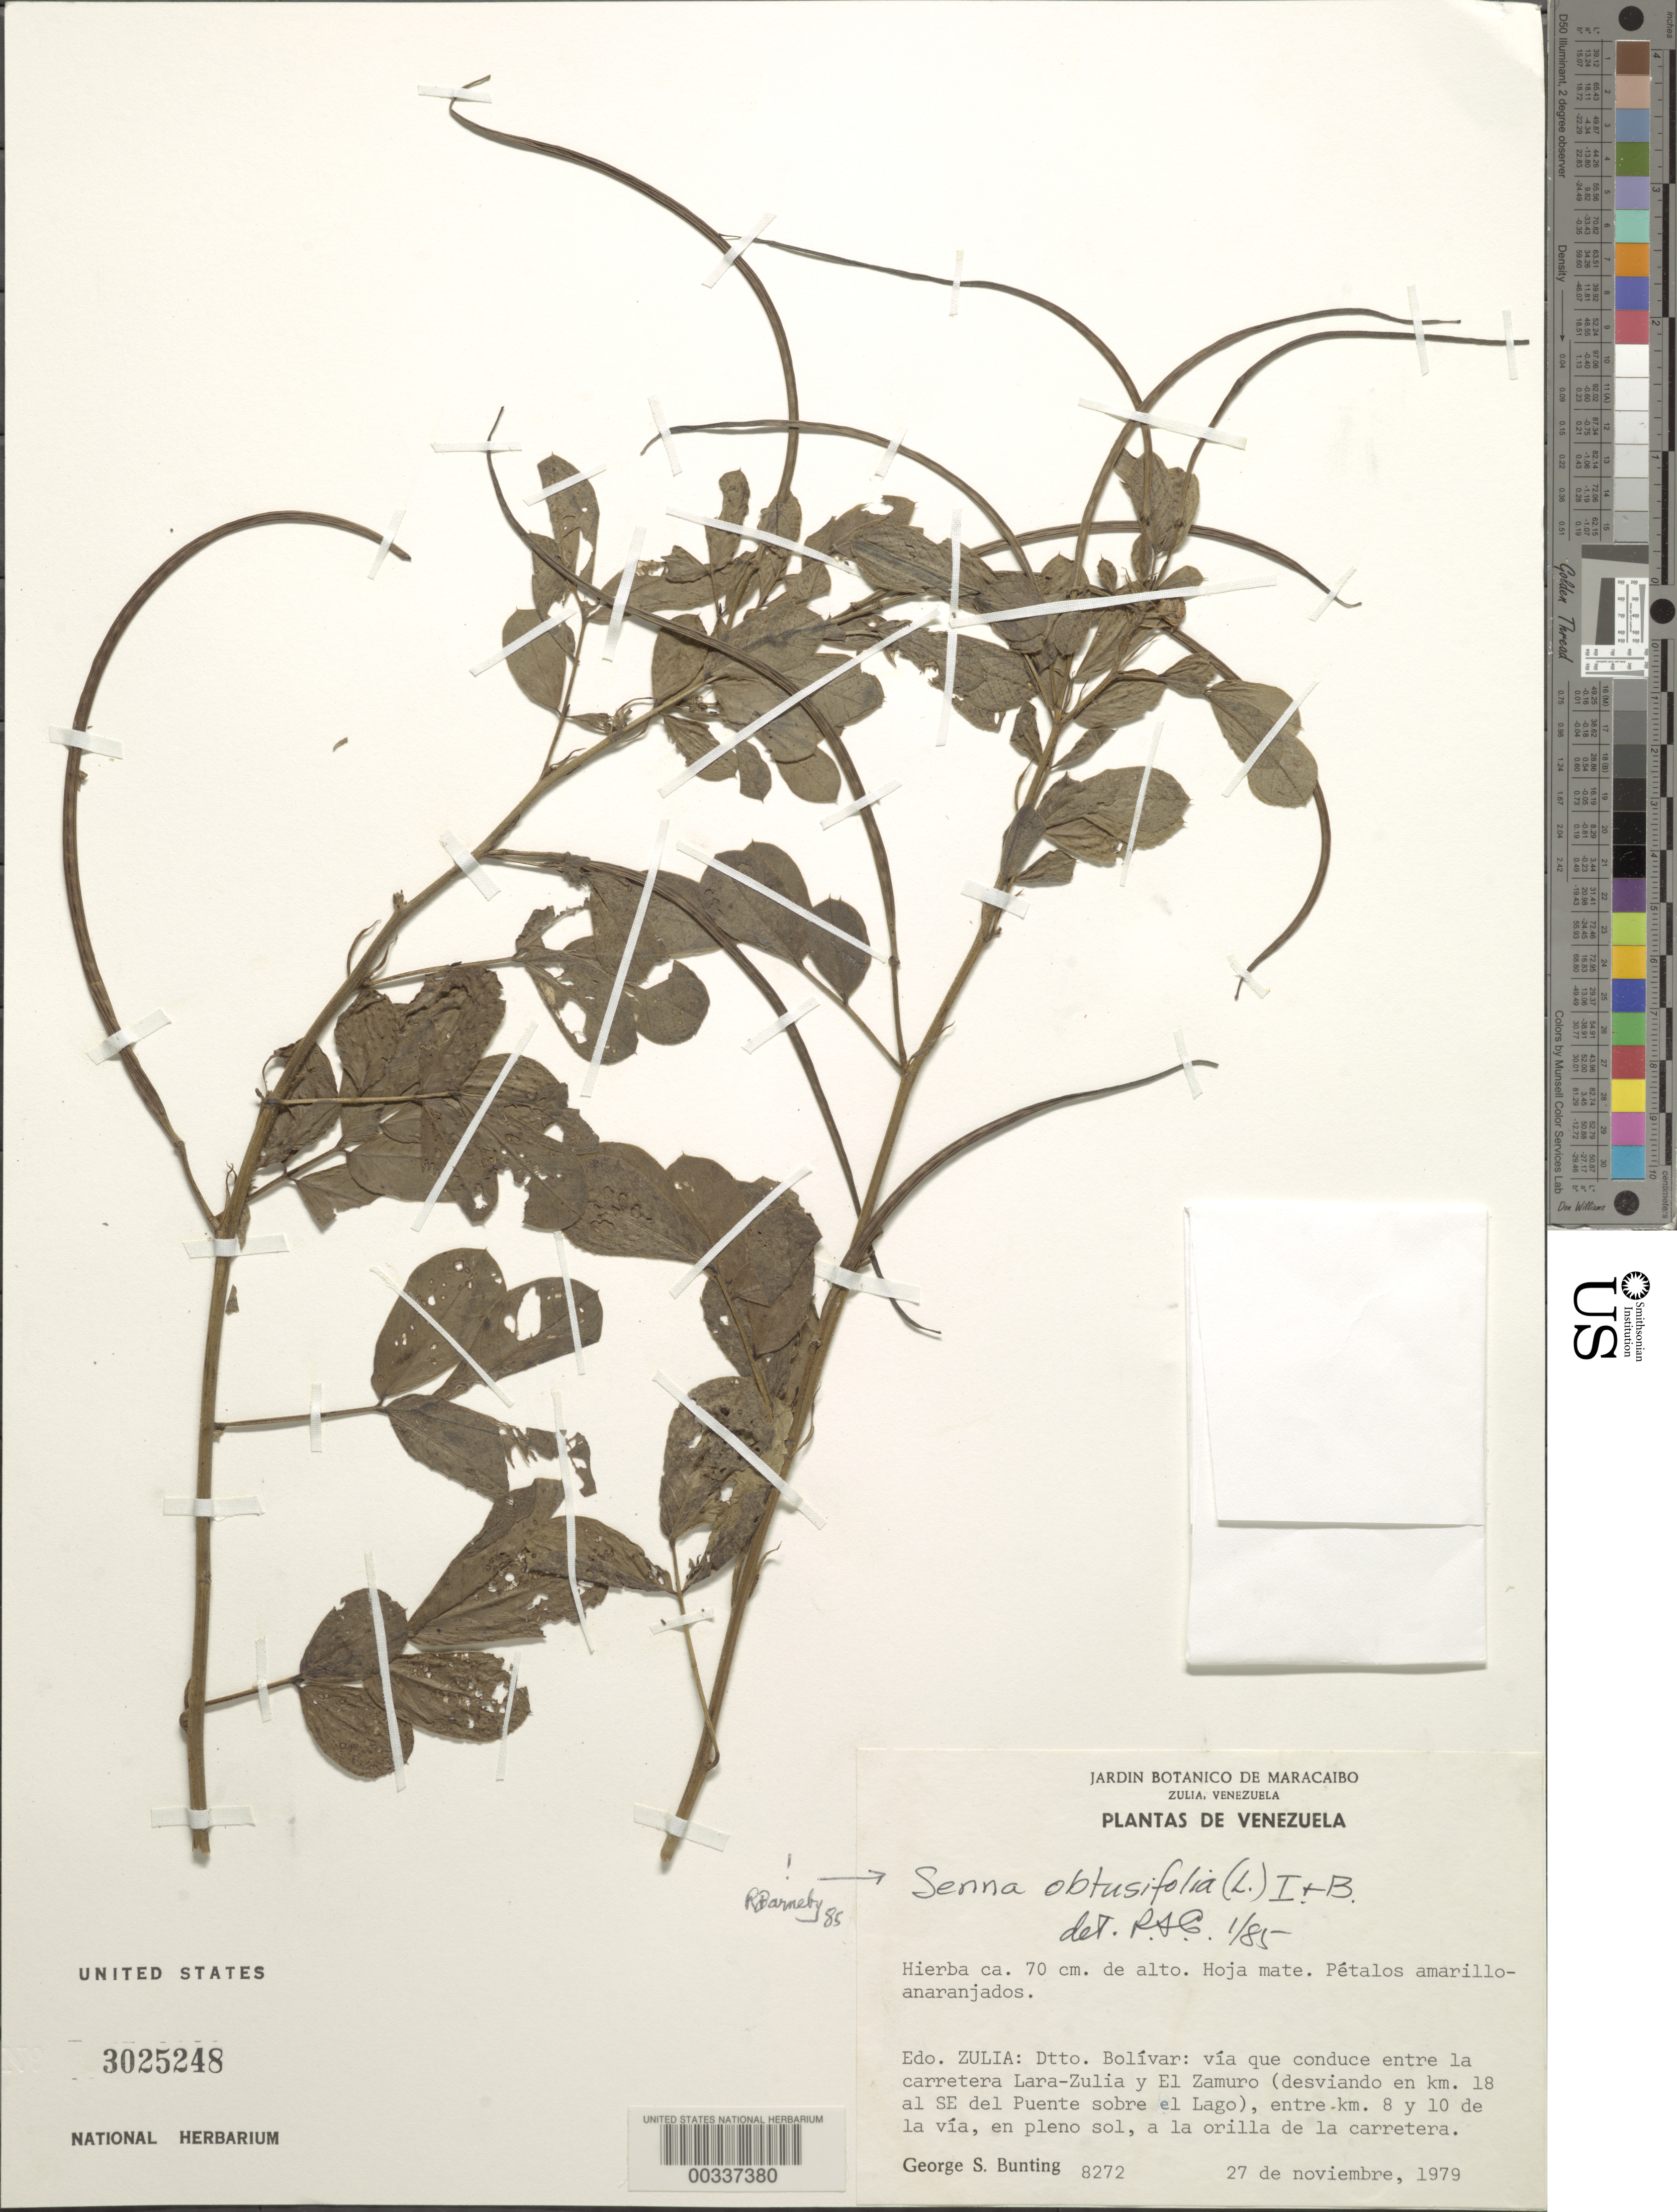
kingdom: Plantae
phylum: Tracheophyta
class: Magnoliopsida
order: Fabales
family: Fabaceae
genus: Senna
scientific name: Senna obtusifolia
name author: (L.) H.S. Irwin & Barneby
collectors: G. S. Bunting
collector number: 8272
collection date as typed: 27 Nov 1979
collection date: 1979-11-27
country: Venezuela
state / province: Zulia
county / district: Simón Bolívar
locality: Via que conduce entre la carretera lara-zulia y el zamuro (desviando en km 18 al se del puente sobre el lago) entre km 8 y 10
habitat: En pleno sol, a la orilla de la carretera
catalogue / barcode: US 3025248